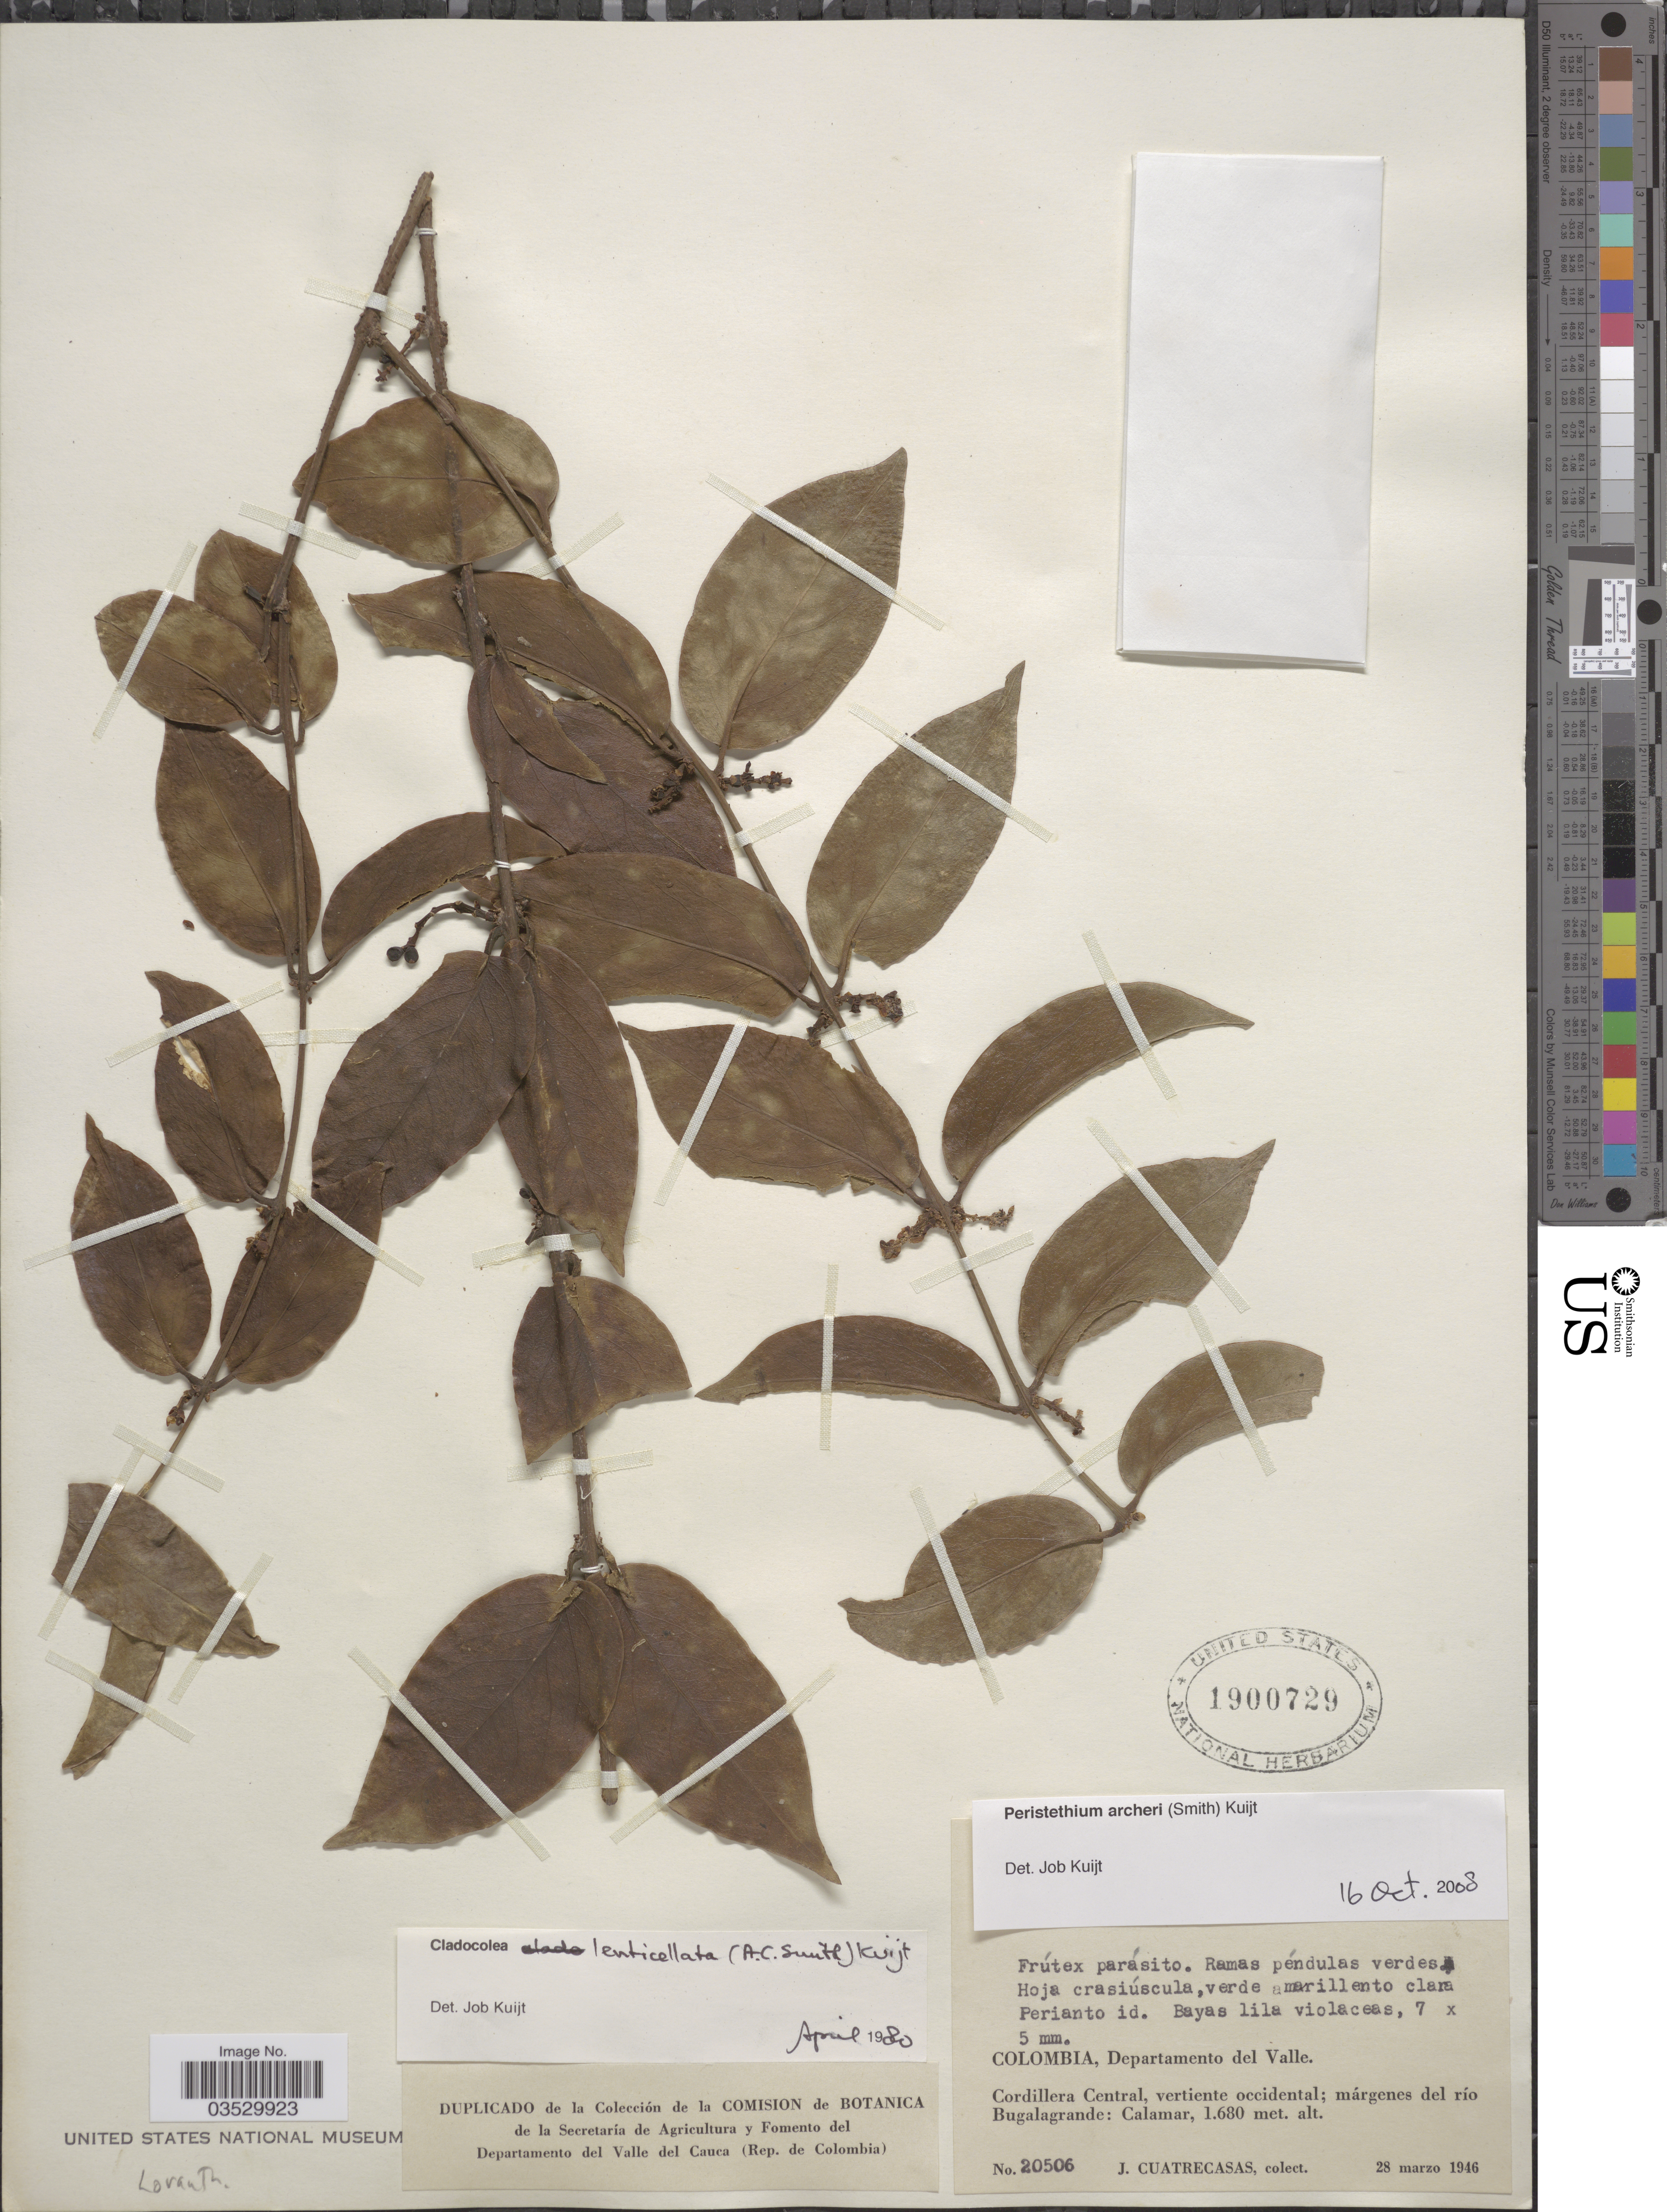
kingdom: Plantae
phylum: Tracheophyta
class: Magnoliopsida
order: Santalales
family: Loranthaceae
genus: Peristethium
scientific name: Peristethium archeri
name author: (A.C. Sm.) Kuijt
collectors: J. Cuatrecasas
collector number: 20506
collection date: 1946-03-28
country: Colombia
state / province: Valle del Cauca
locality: Departamento del Valle. Cordillera Central, vertiente occidental; márgenes del río Bugalagrande: Calamar.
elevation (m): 1680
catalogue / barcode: US 1900729